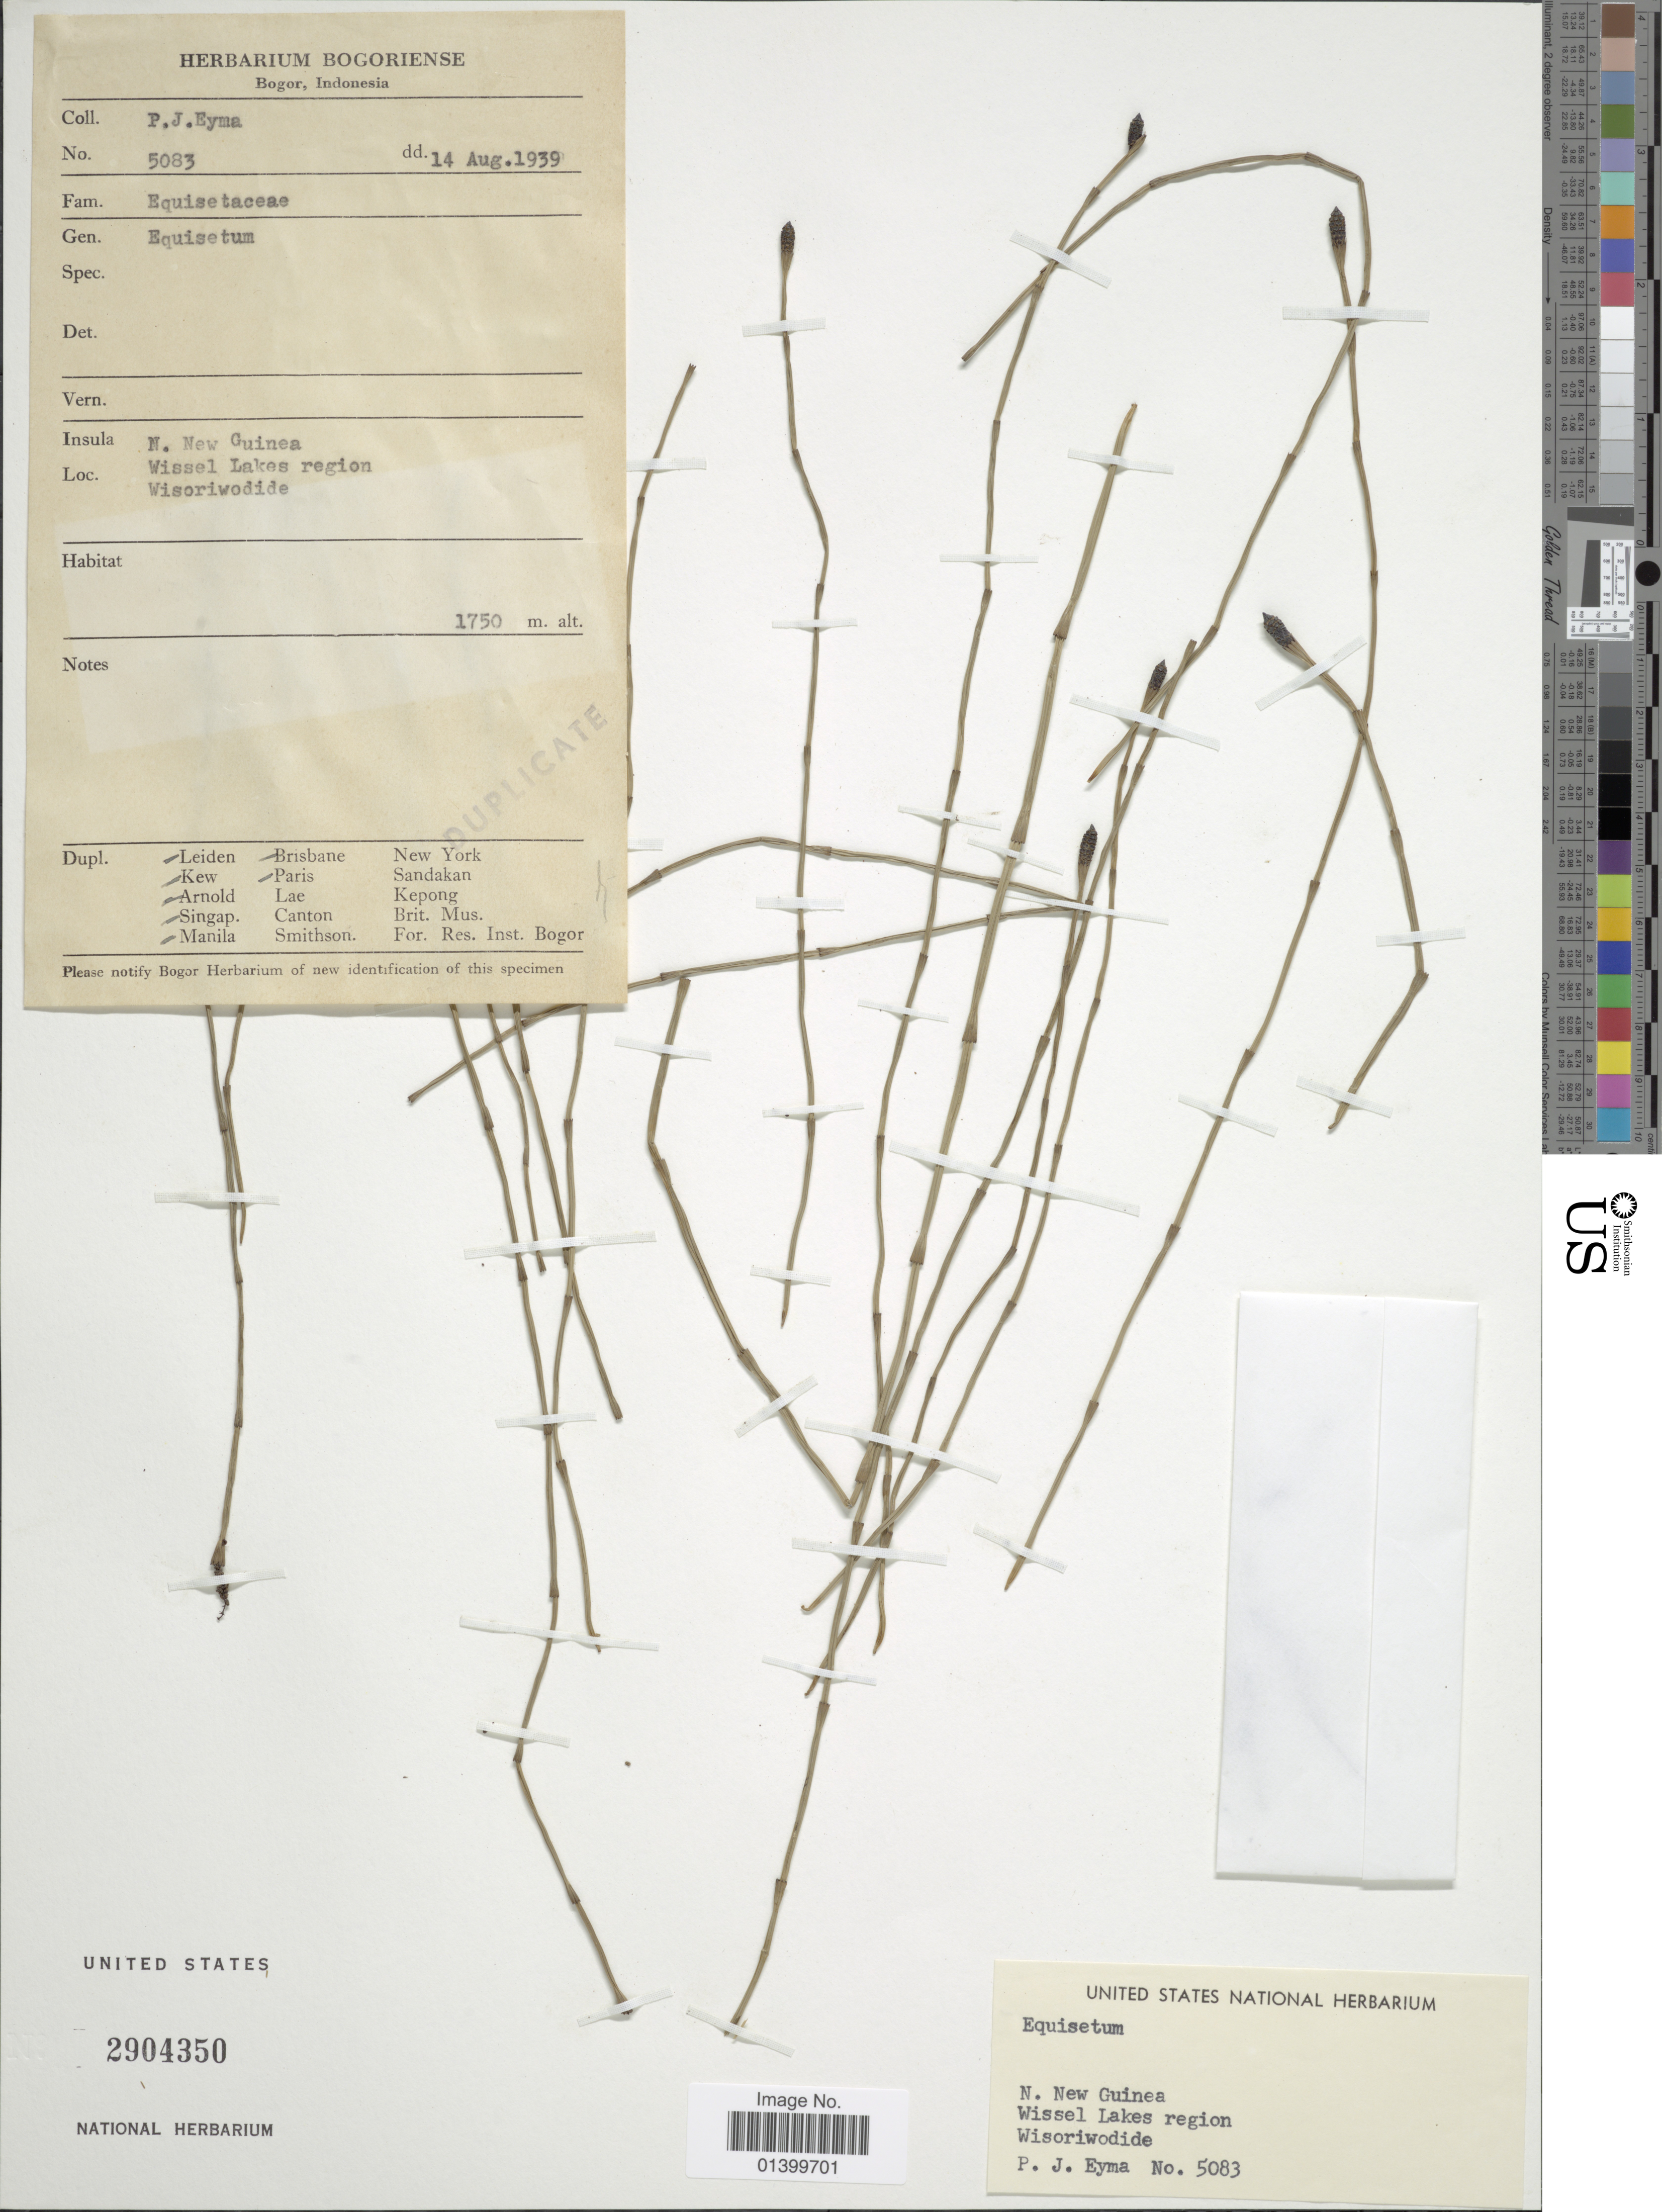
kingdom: Plantae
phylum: Tracheophyta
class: Polypodiopsida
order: Equisetales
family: Equisetaceae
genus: Equisetum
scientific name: Equisetum ramosissimum subsp. debile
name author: (Roxb. ex Vaucher) Hauke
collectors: P. J. Eyma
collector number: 5083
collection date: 1939-08-14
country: Indonesia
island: New Guinea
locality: N. New Guinea. Wissel Lakes region, Wisoriwodide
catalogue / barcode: US 2904350